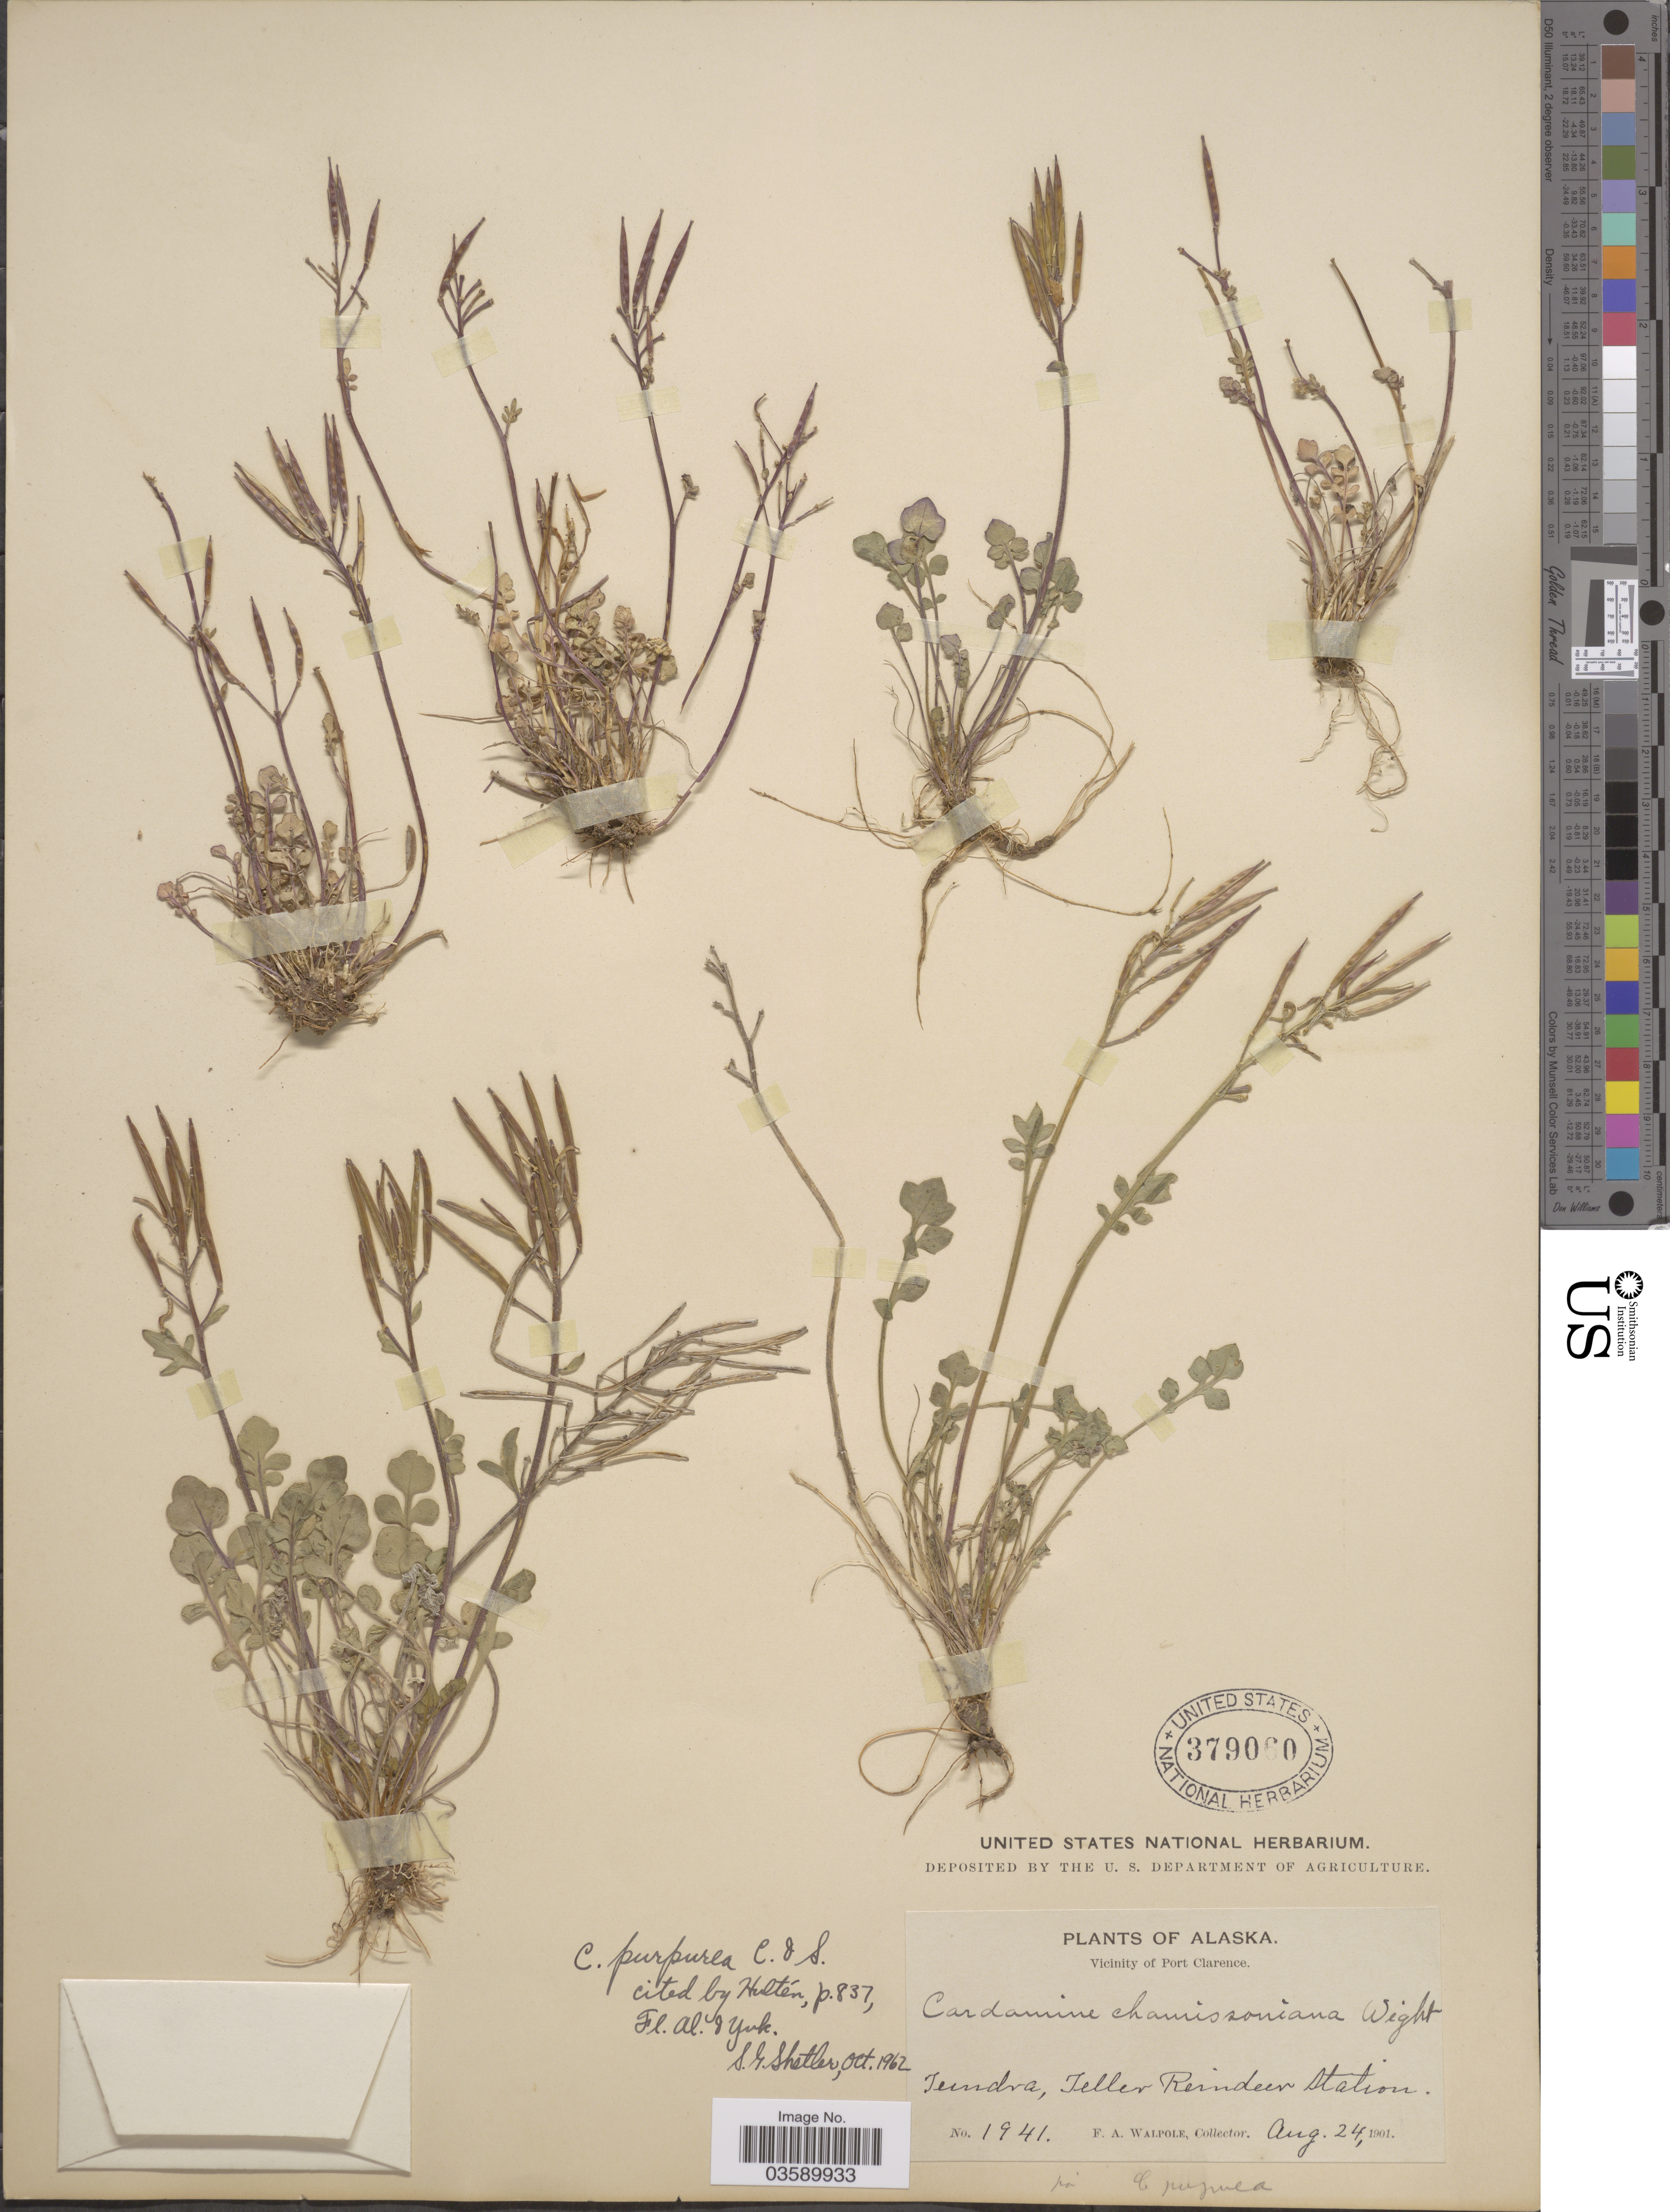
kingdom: Plantae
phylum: Tracheophyta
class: Magnoliopsida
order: Brassicales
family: Brassicaceae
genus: Cardamine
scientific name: Cardamine purpurea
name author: Cham. & Schltdl.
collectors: F. Walpole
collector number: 1941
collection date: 1901-08-24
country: United States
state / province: Alaska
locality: Vicinity of Port Clarence. Tundra, Teller Reindeer Station.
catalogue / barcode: US 379060